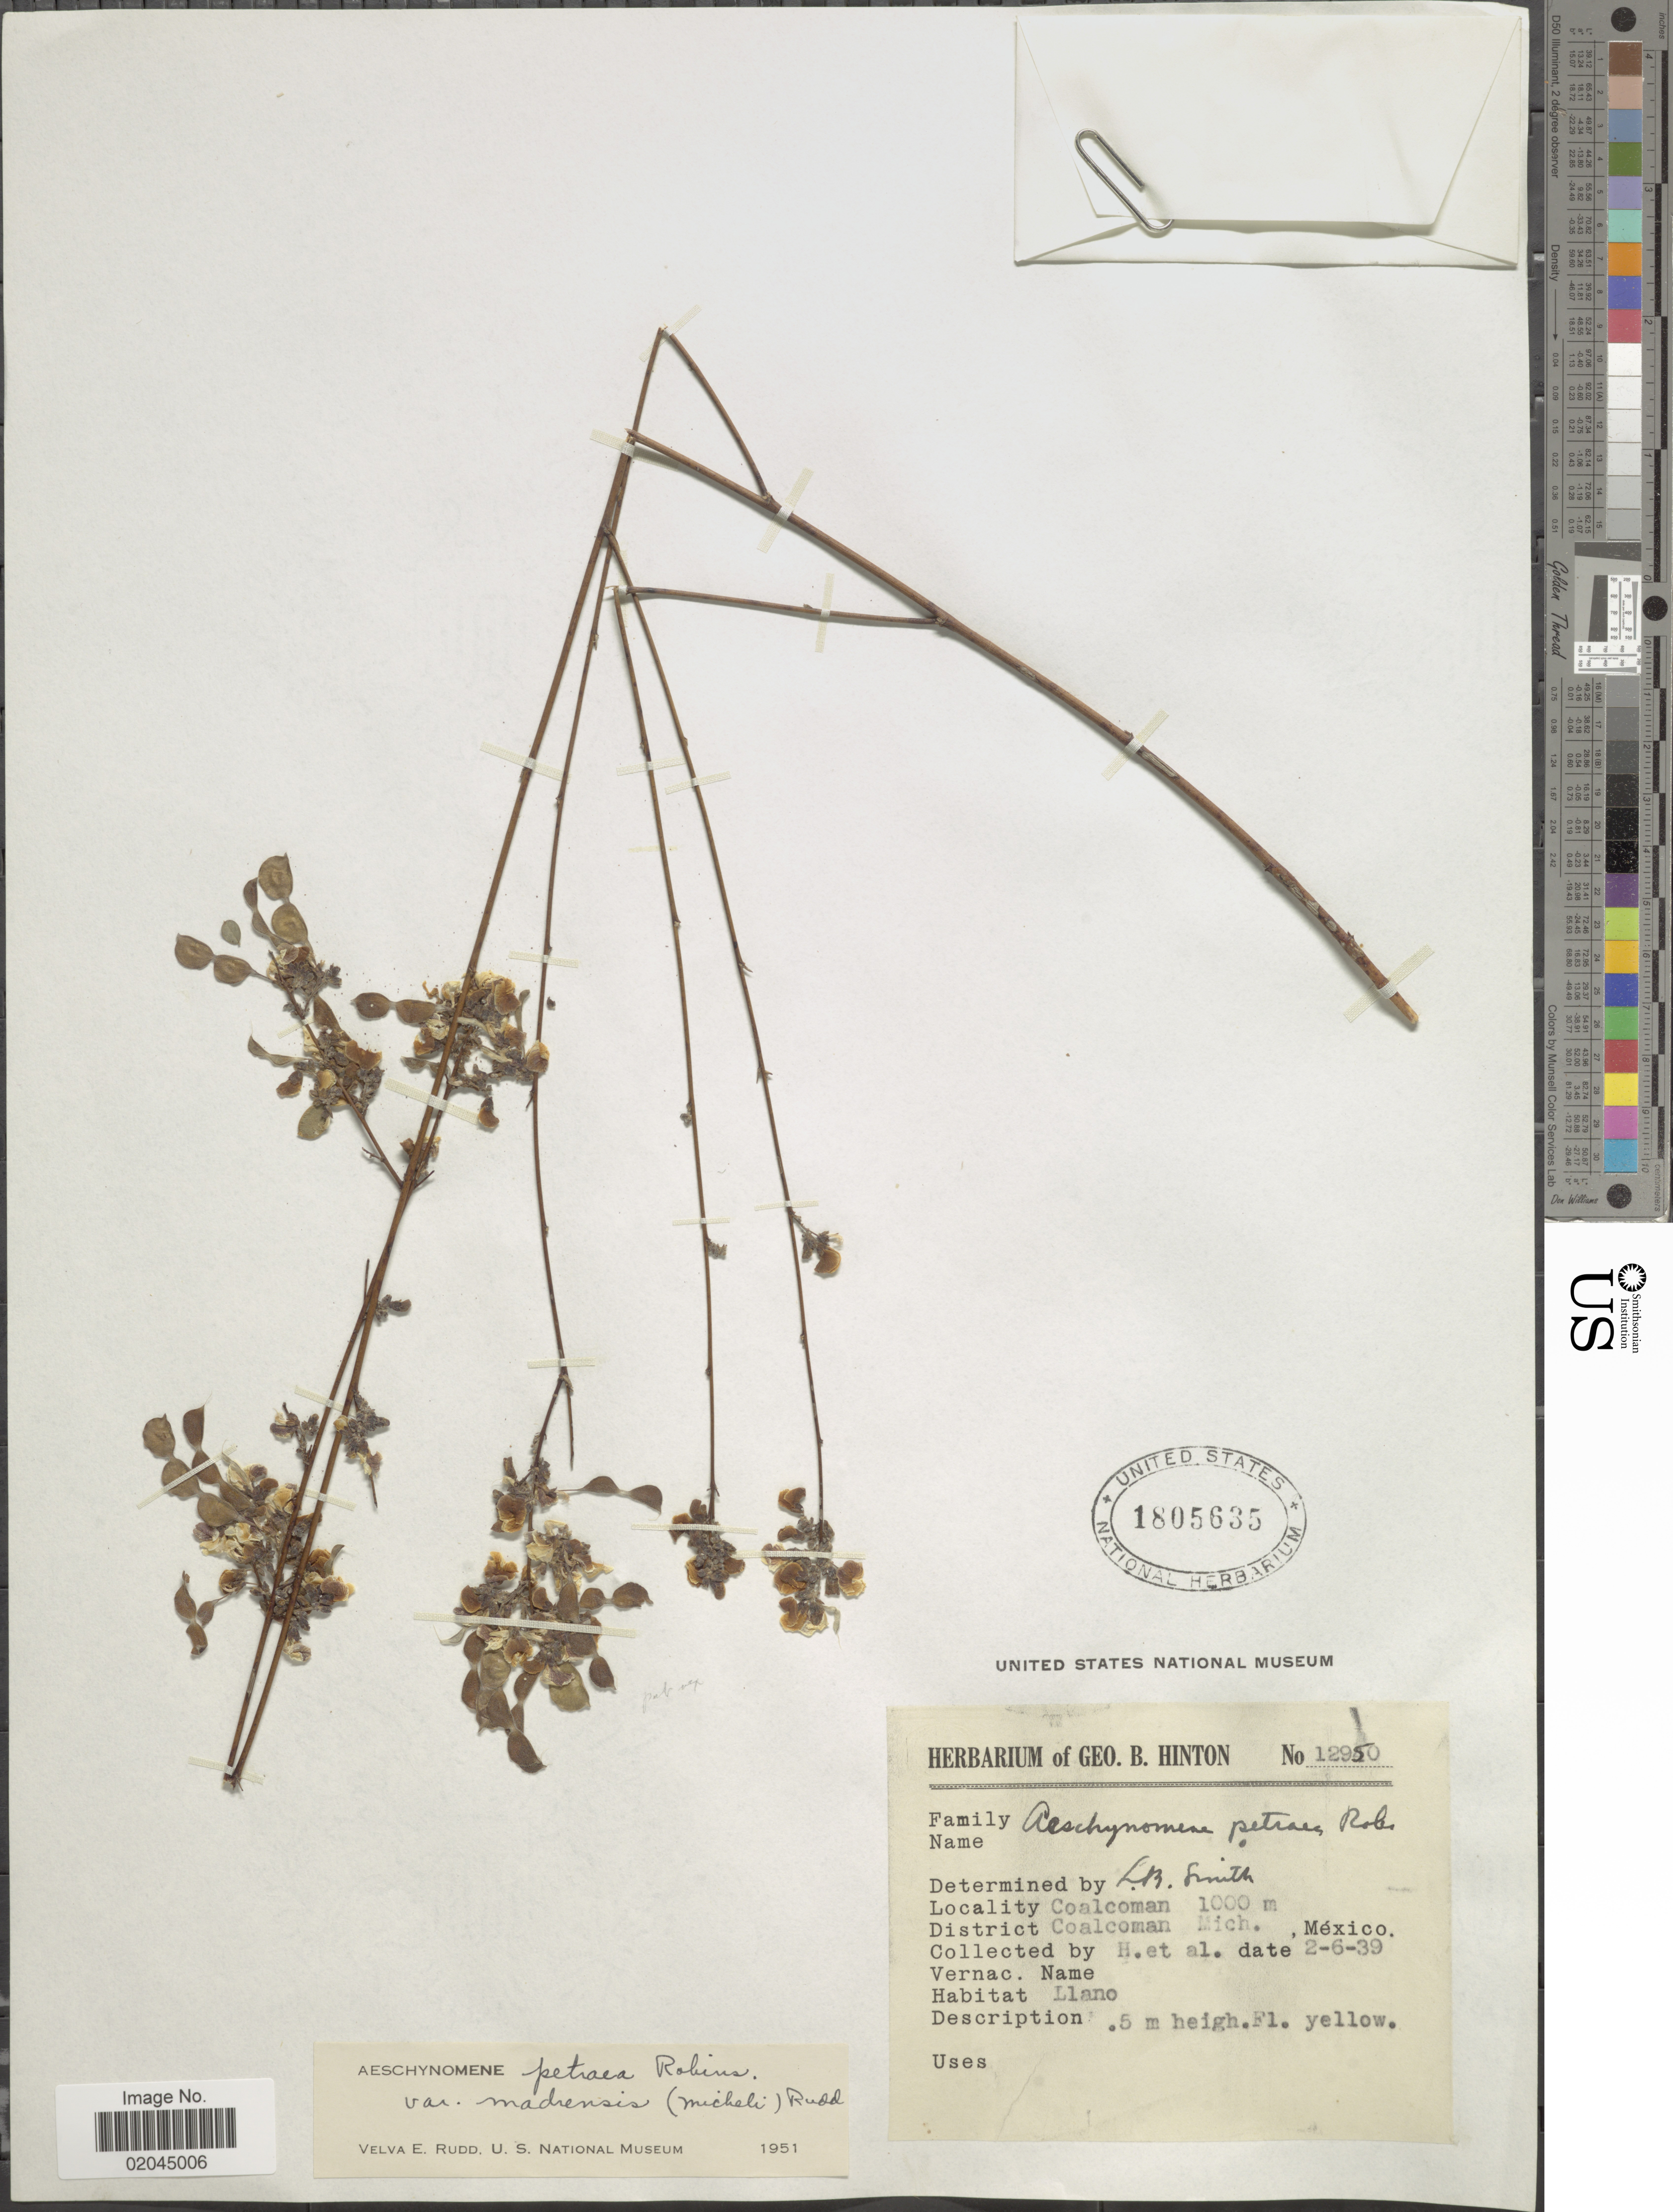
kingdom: Plantae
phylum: Tracheophyta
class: Magnoliopsida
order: Fabales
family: Fabaceae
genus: Aeschynomene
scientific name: Aeschynomene petraea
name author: B.L. Rob.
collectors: G. B. Hinton & et al.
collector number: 12950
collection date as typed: Transcribed d/m/y: 6/2/39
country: Mexico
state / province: Michoacán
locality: Coalcoman, District Coalcoman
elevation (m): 1000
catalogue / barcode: US 1805635